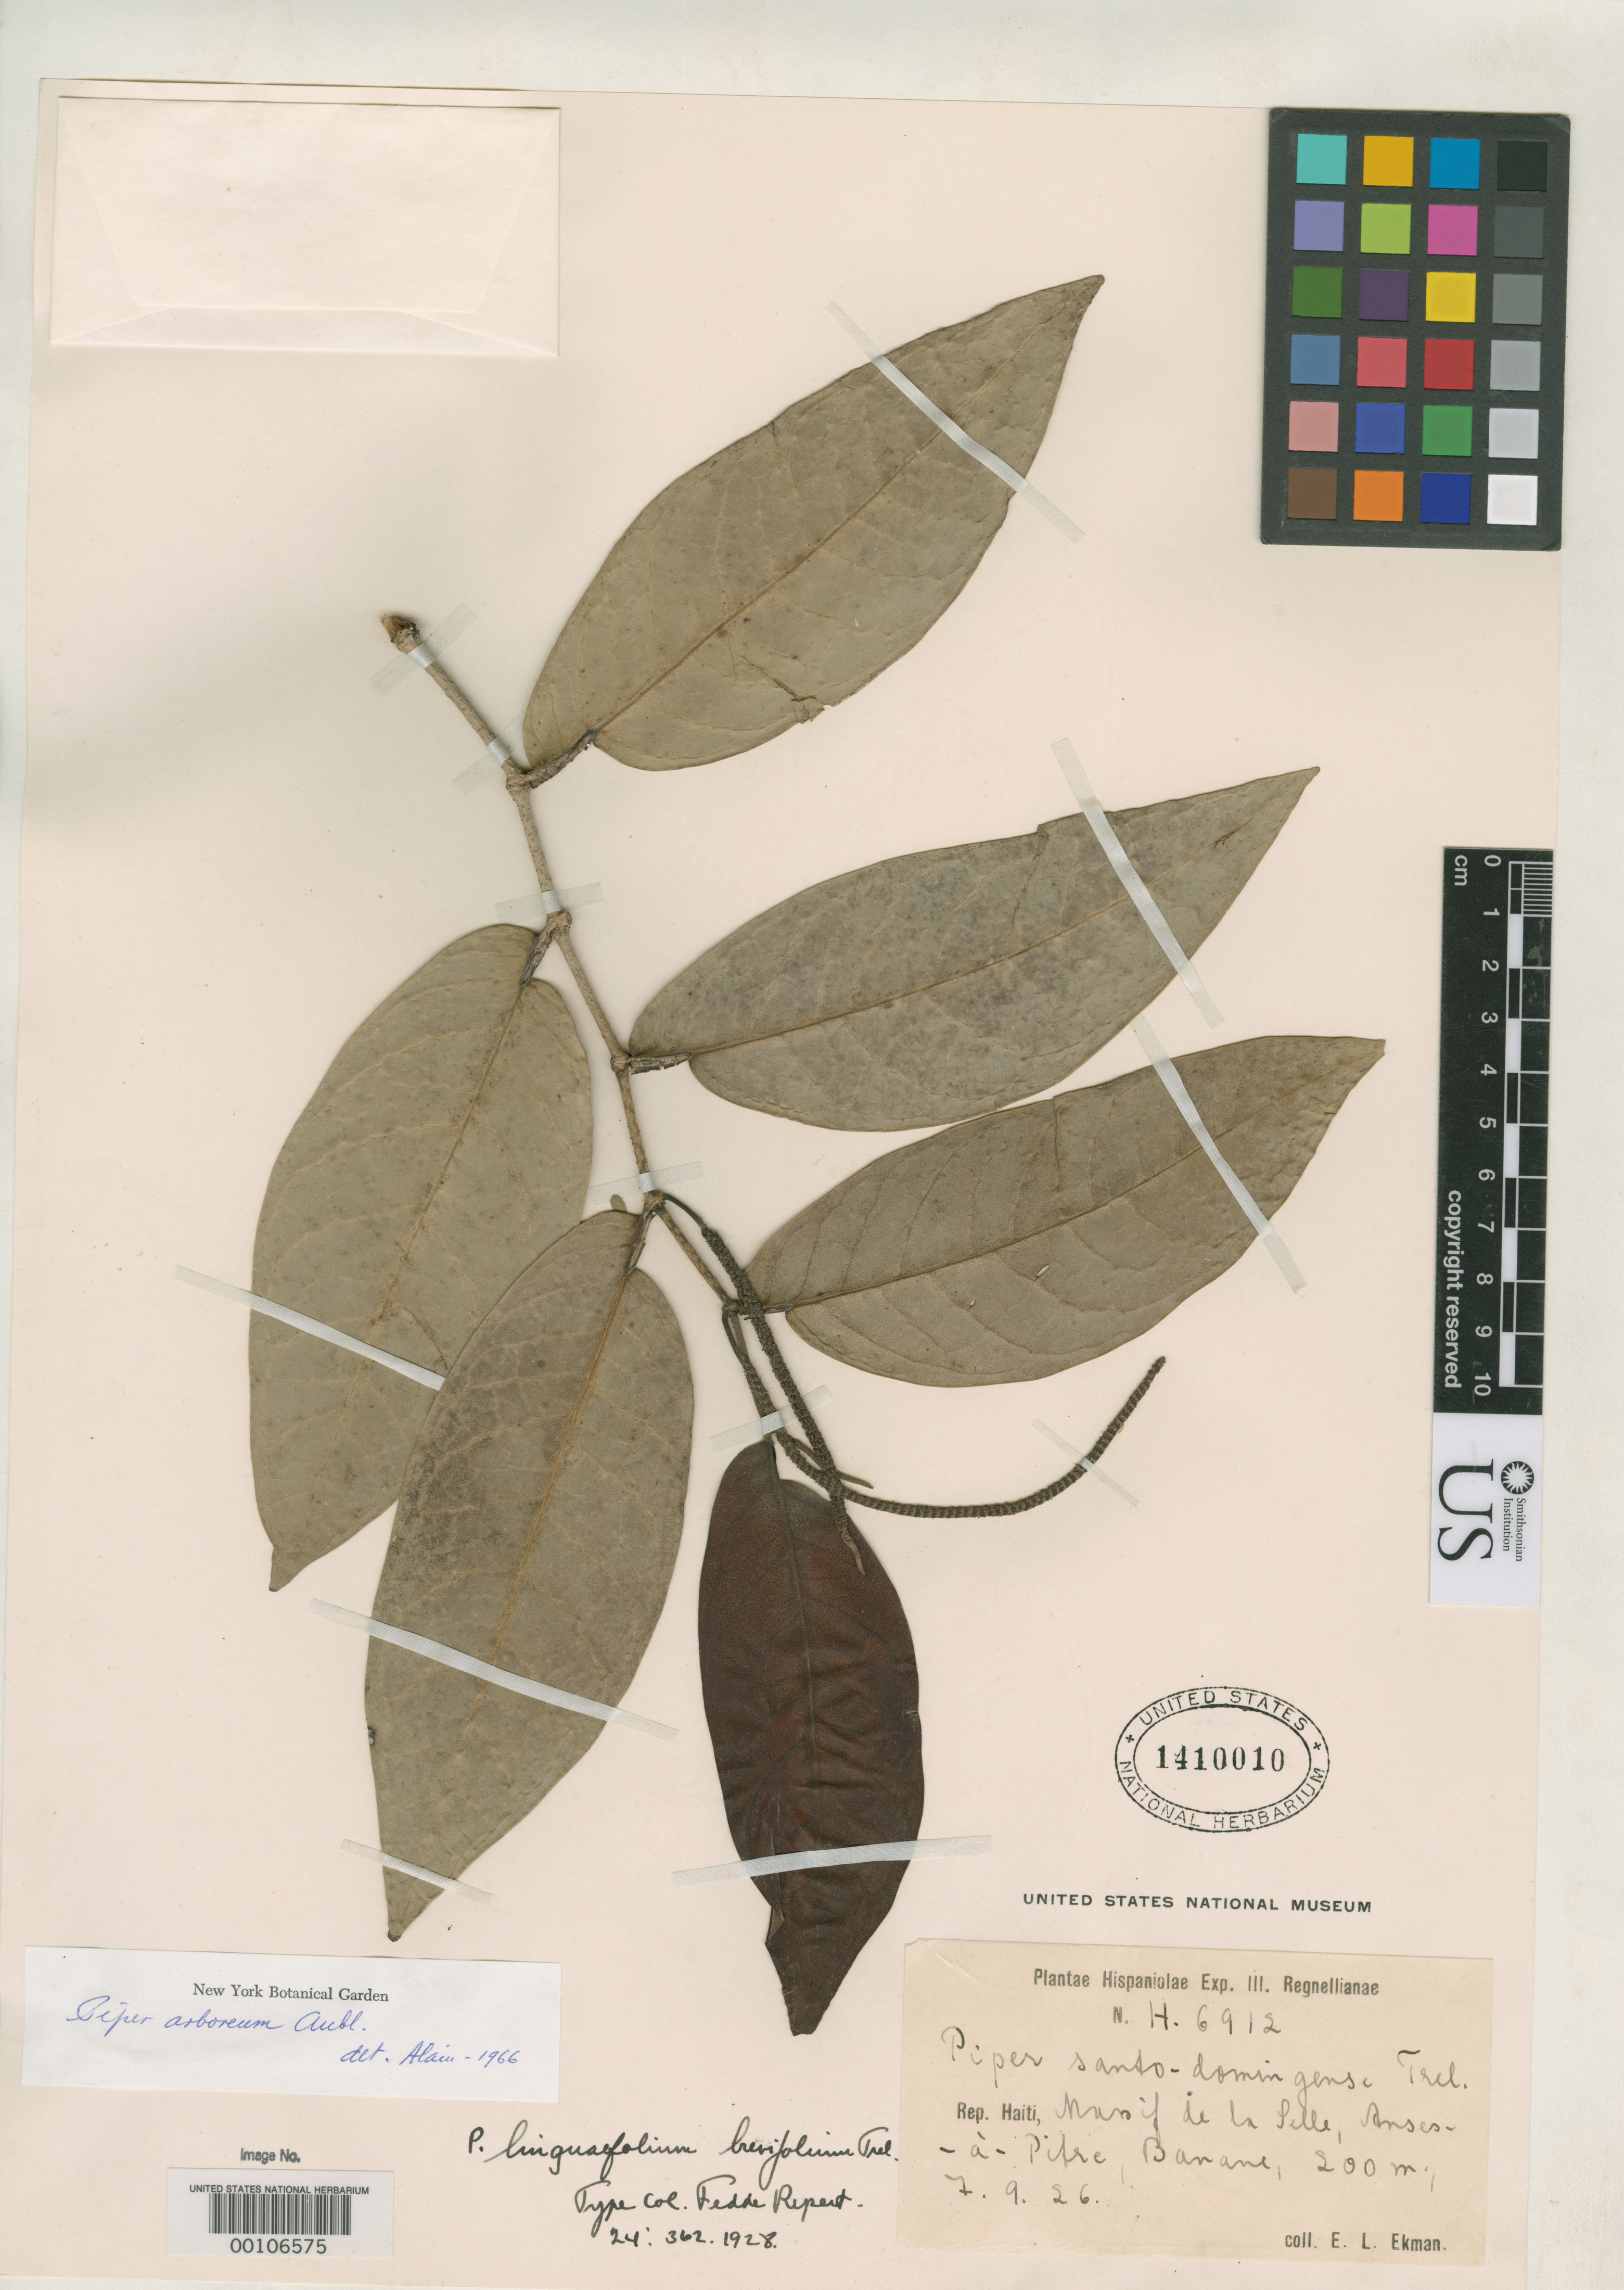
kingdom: Plantae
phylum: Tracheophyta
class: Magnoliopsida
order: Piperales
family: Piperaceae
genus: Piper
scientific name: Piper linguifolium var. brevifolium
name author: Trel.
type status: Isotype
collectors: E. L. Ekman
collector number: H 6912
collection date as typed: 07 Sep 1926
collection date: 1926-09-07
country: Haiti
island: Hispaniola Island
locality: Massif de La Selle, Anses a Pitres.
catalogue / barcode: US 1410010